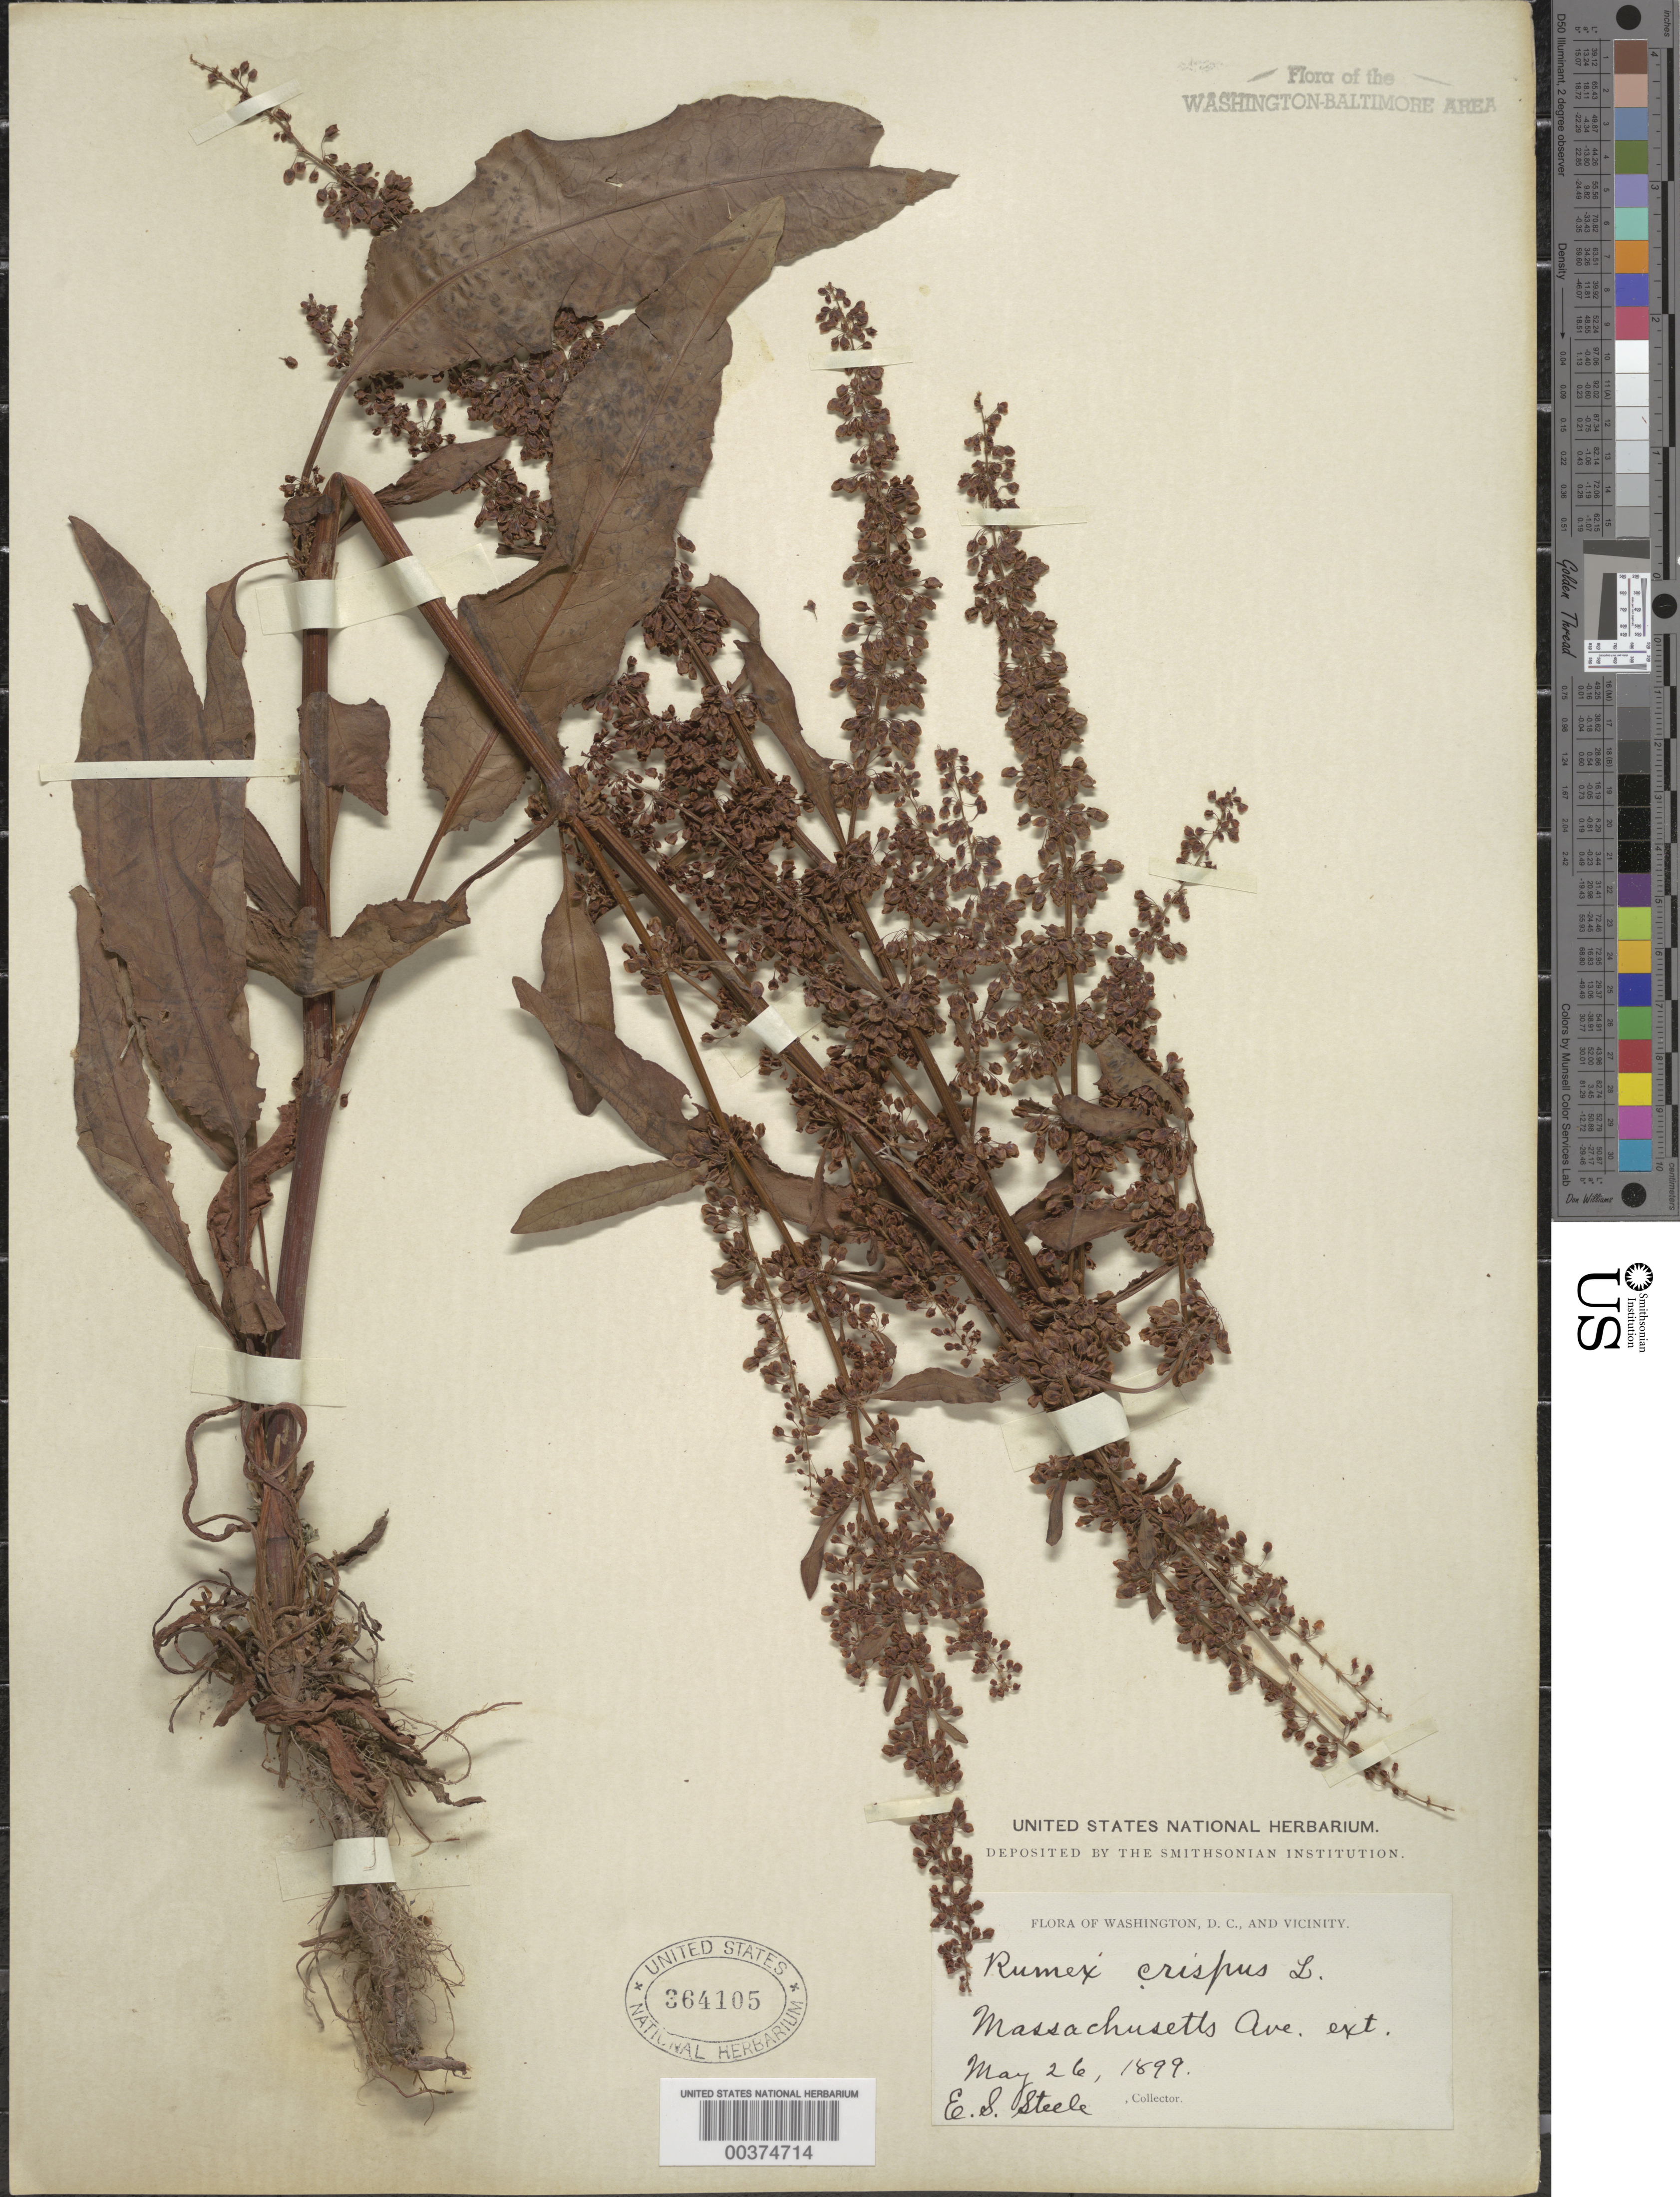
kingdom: Plantae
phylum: Tracheophyta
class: Magnoliopsida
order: Caryophyllales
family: Polygonaceae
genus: Rumex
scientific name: Rumex crispus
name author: L.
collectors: E. Steele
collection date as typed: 26 May 1899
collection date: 1899-05-26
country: United States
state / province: District of Columbia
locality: Mass. Ave. extended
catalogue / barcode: US 364105